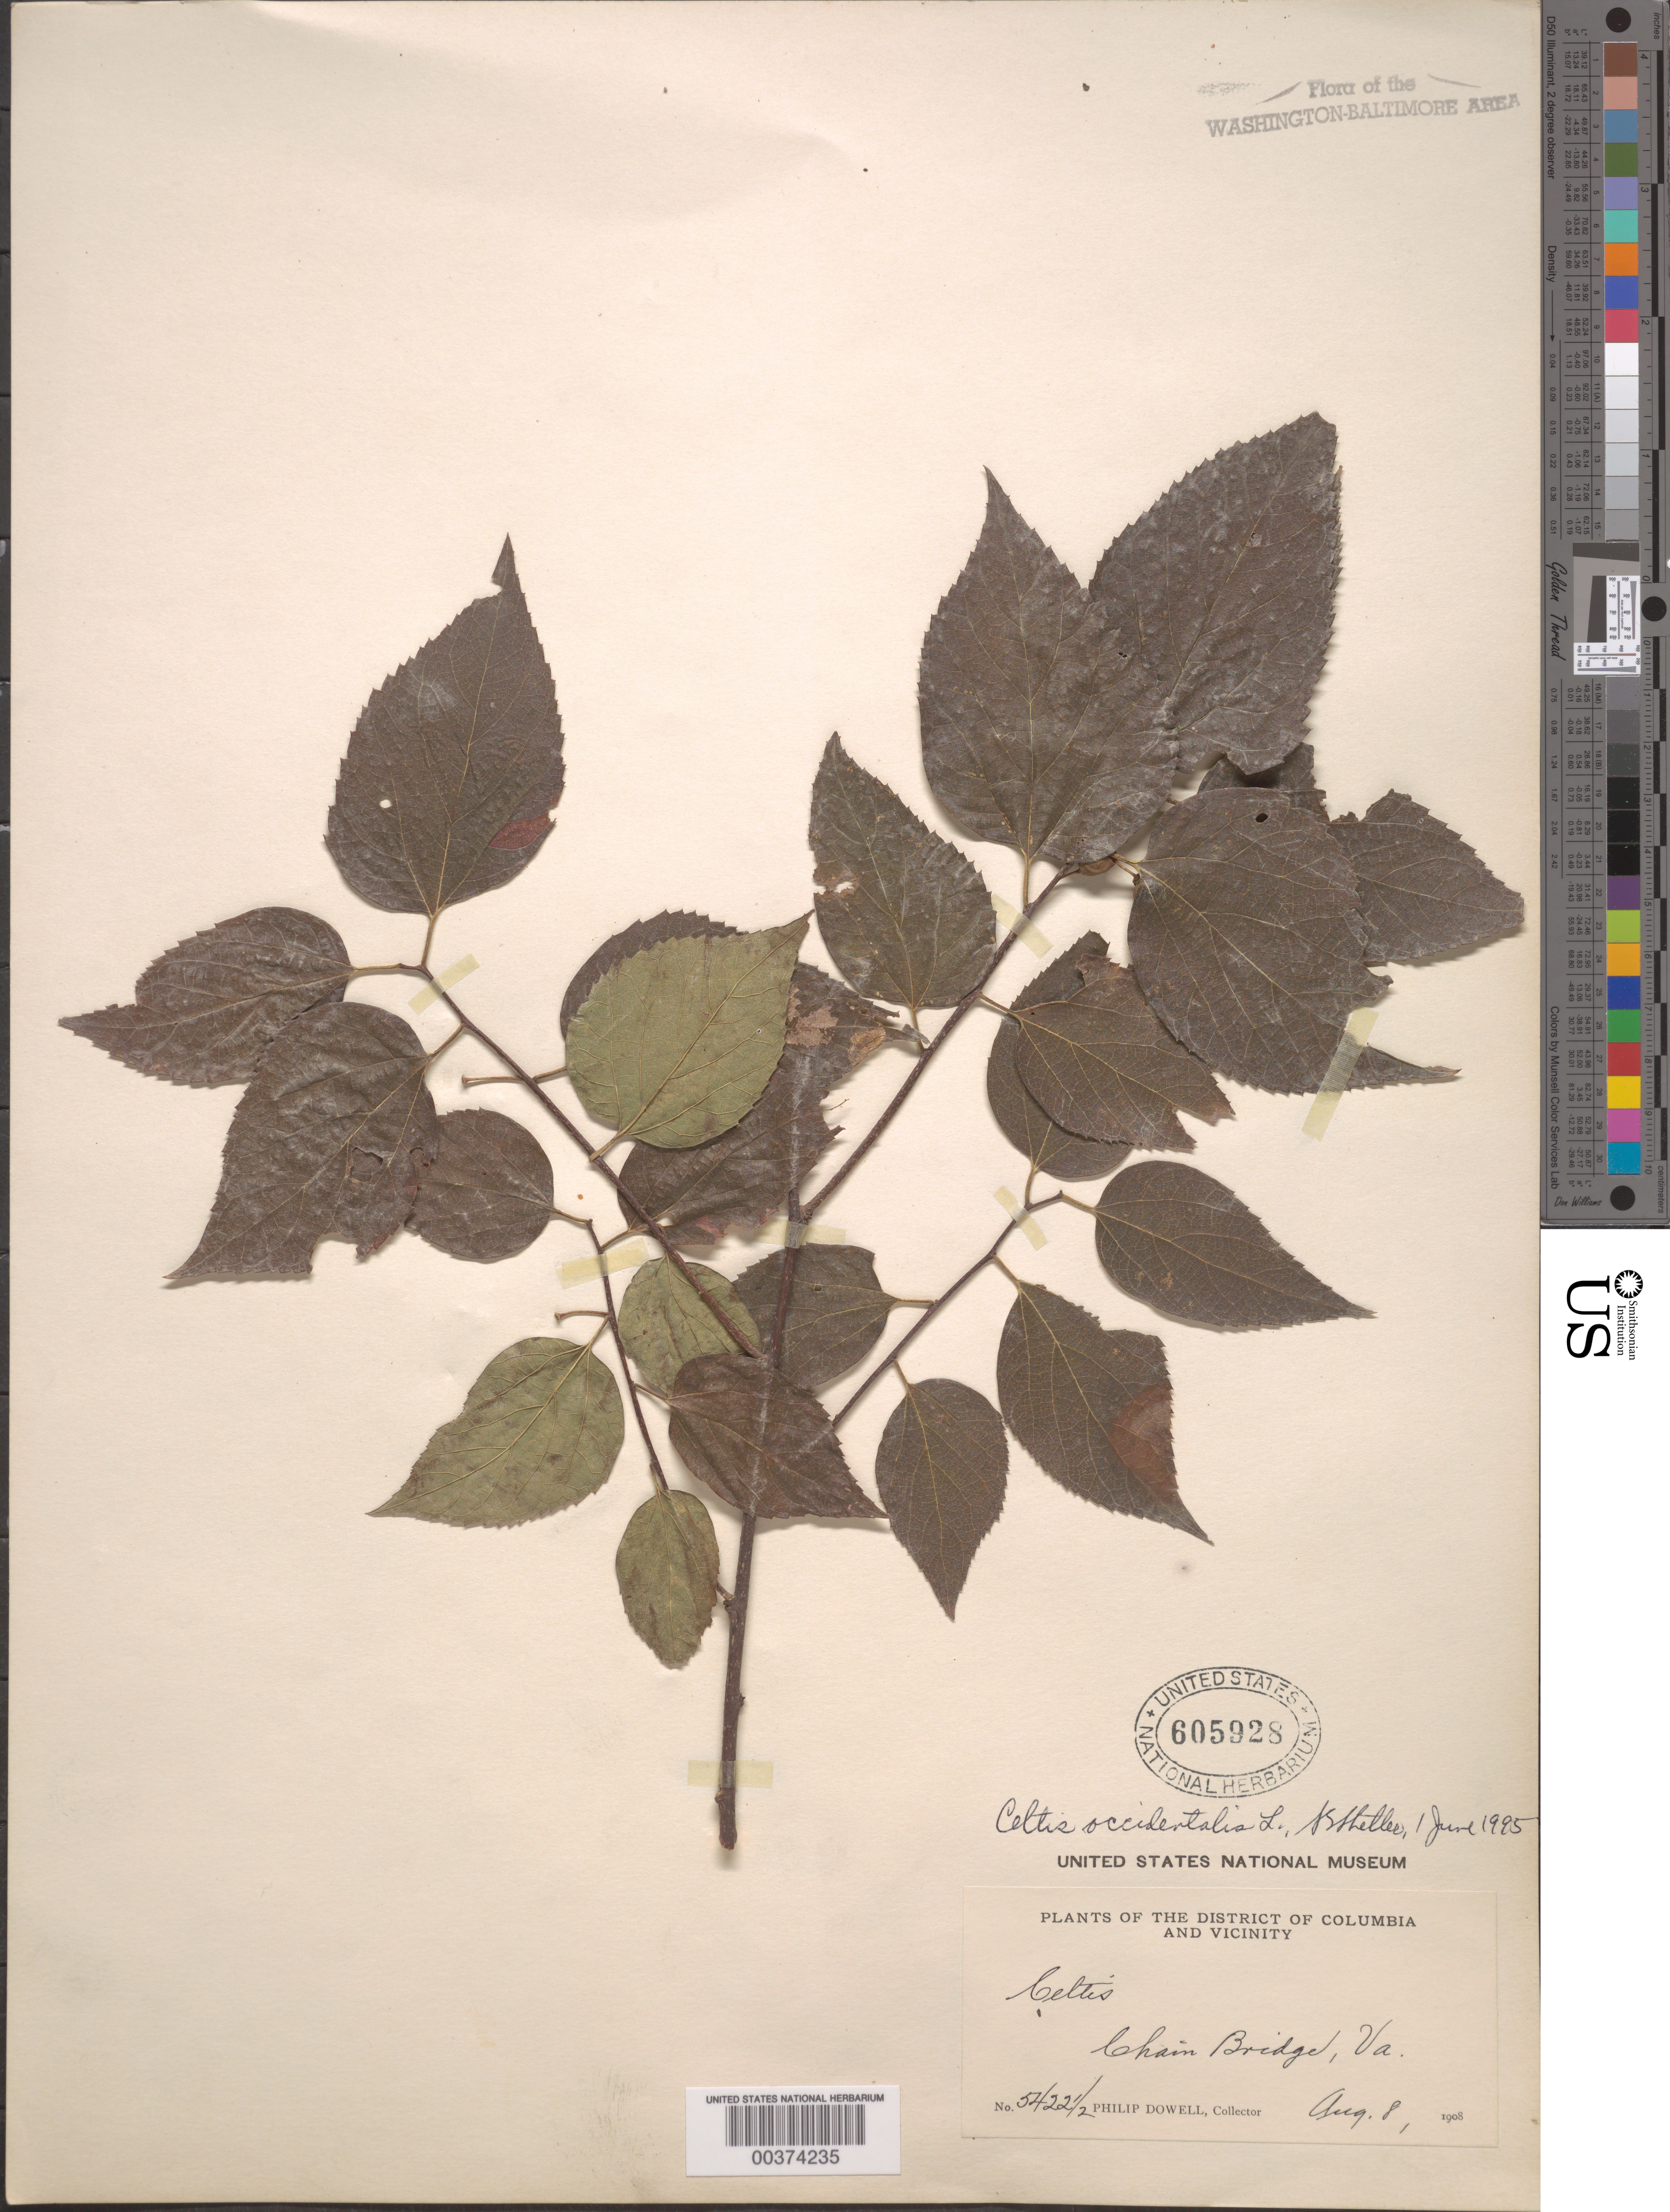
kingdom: Plantae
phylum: Tracheophyta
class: Magnoliopsida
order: Rosales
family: Cannabaceae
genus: Celtis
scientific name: Celtis occidentalis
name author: L.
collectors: P. Dowell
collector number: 5422 1/2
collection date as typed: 08 Aug 1908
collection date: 1908-08-08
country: United States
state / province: Virginia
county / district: Fairfax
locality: Chain Bridge C. and O. Canal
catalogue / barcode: US 605928